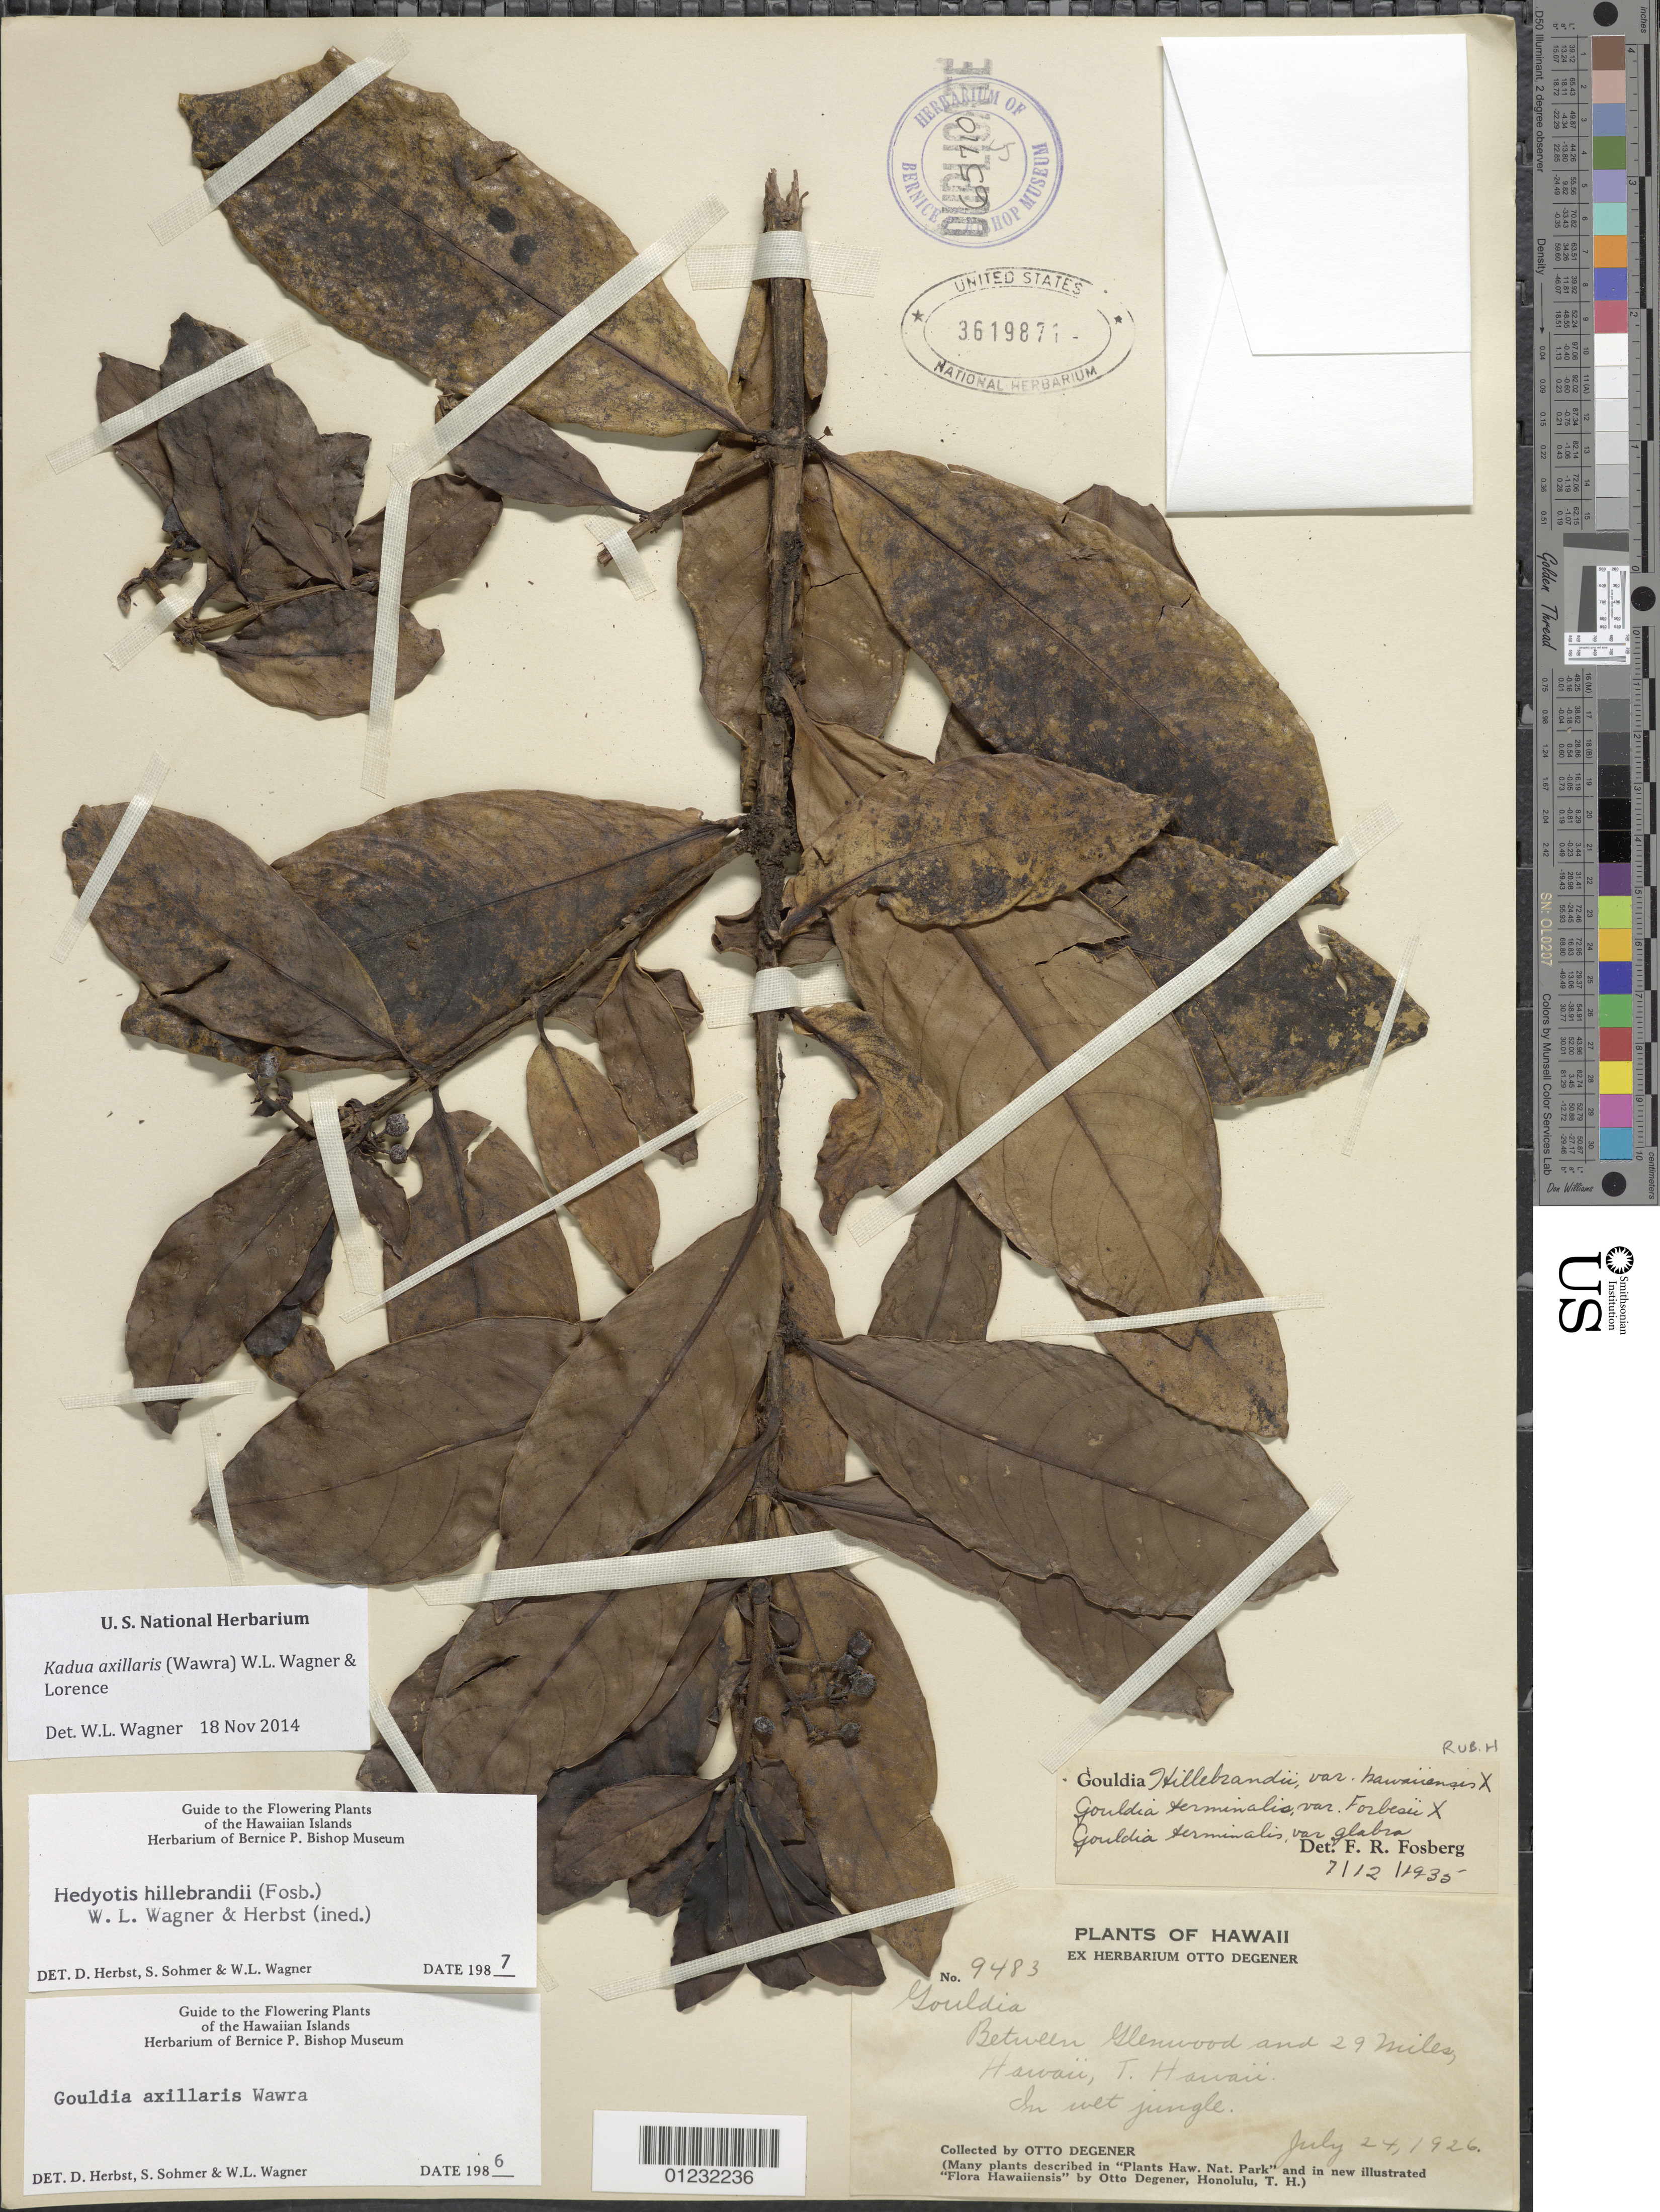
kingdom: Plantae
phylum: Tracheophyta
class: Magnoliopsida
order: Gentianales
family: Rubiaceae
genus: Kadua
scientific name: Kadua axillaris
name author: (Wawra) W.L. Wagner & Lorence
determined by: Wagner, W. L., (BOT), Smithsonian Institution - National Museum of Natural History (UNITED STATES)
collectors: O. Degener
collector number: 9483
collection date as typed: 24 Jul 1926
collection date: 1926-07-24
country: United States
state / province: Hawaii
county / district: Hawaii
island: Hawaii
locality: T. Hawaii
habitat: In wet jungle.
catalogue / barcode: US 3619871